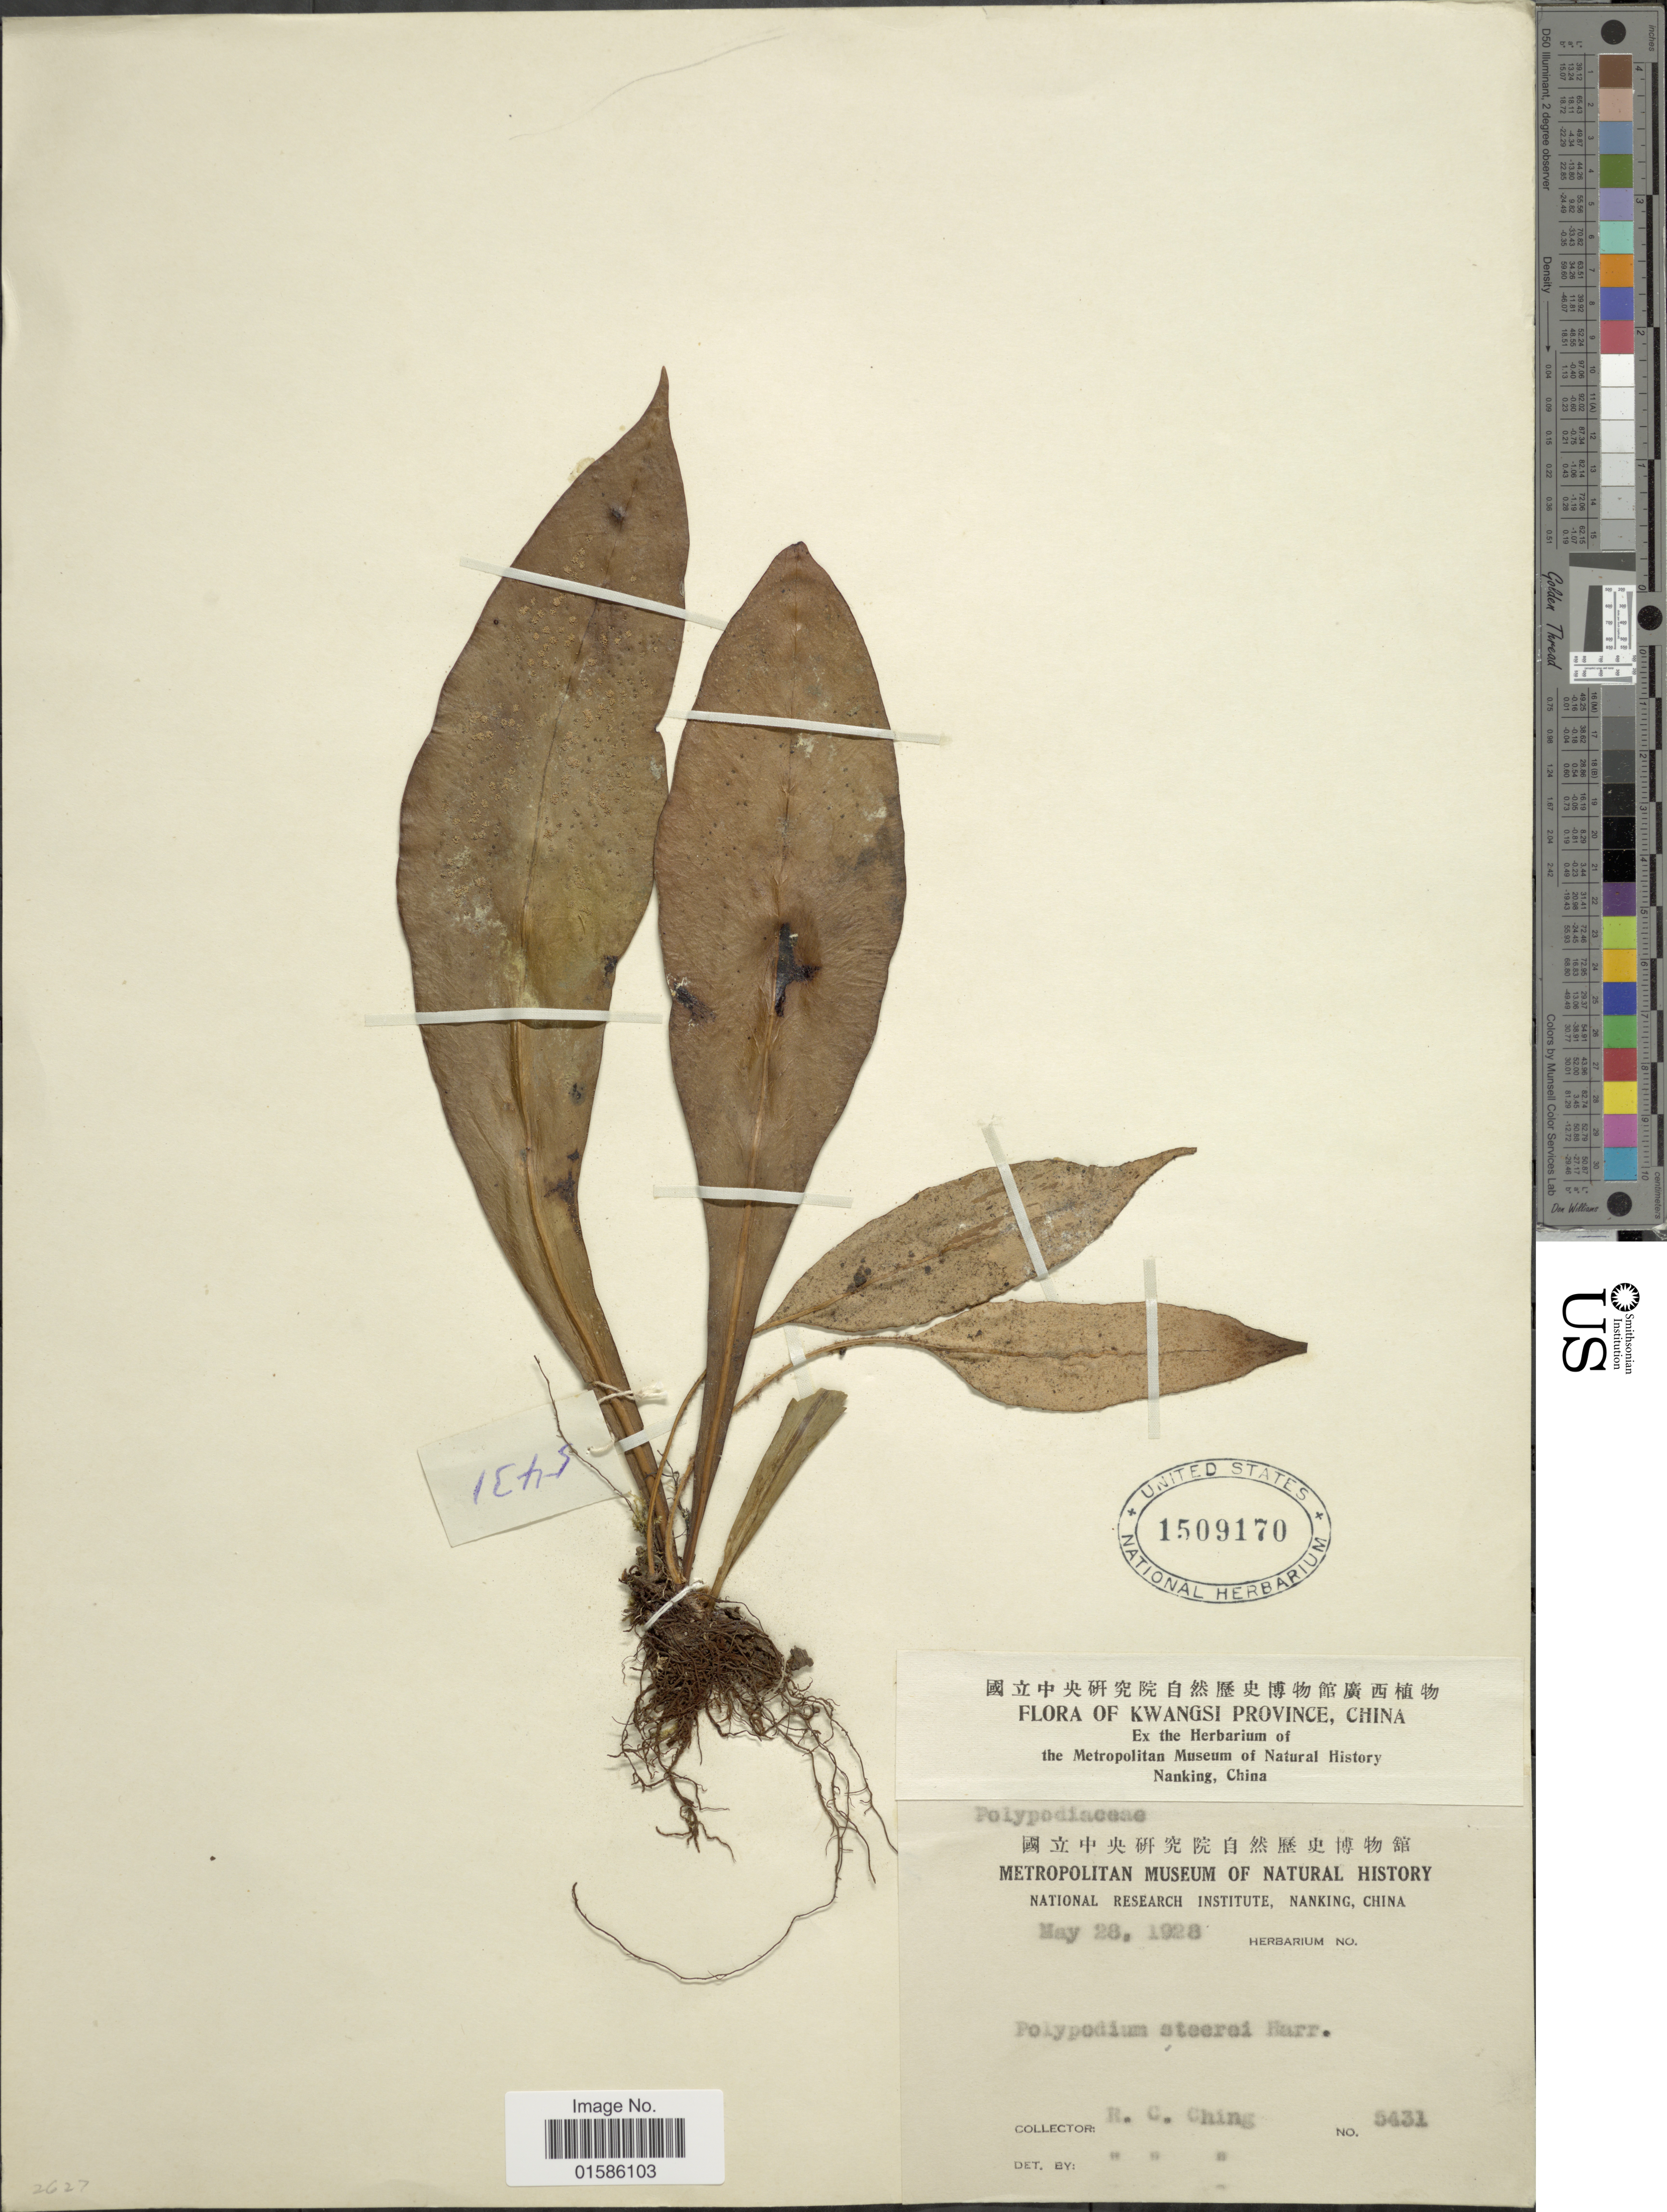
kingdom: Plantae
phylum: Tracheophyta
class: Polypodiopsida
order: Polypodiales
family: Polypodiaceae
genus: Microsorum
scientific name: Microsorum steerei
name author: (Harr.) Ching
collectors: R. C. Ching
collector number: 5431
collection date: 1928-05-28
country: China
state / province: Guangxi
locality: Kwangsi Province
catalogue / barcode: US 1509170